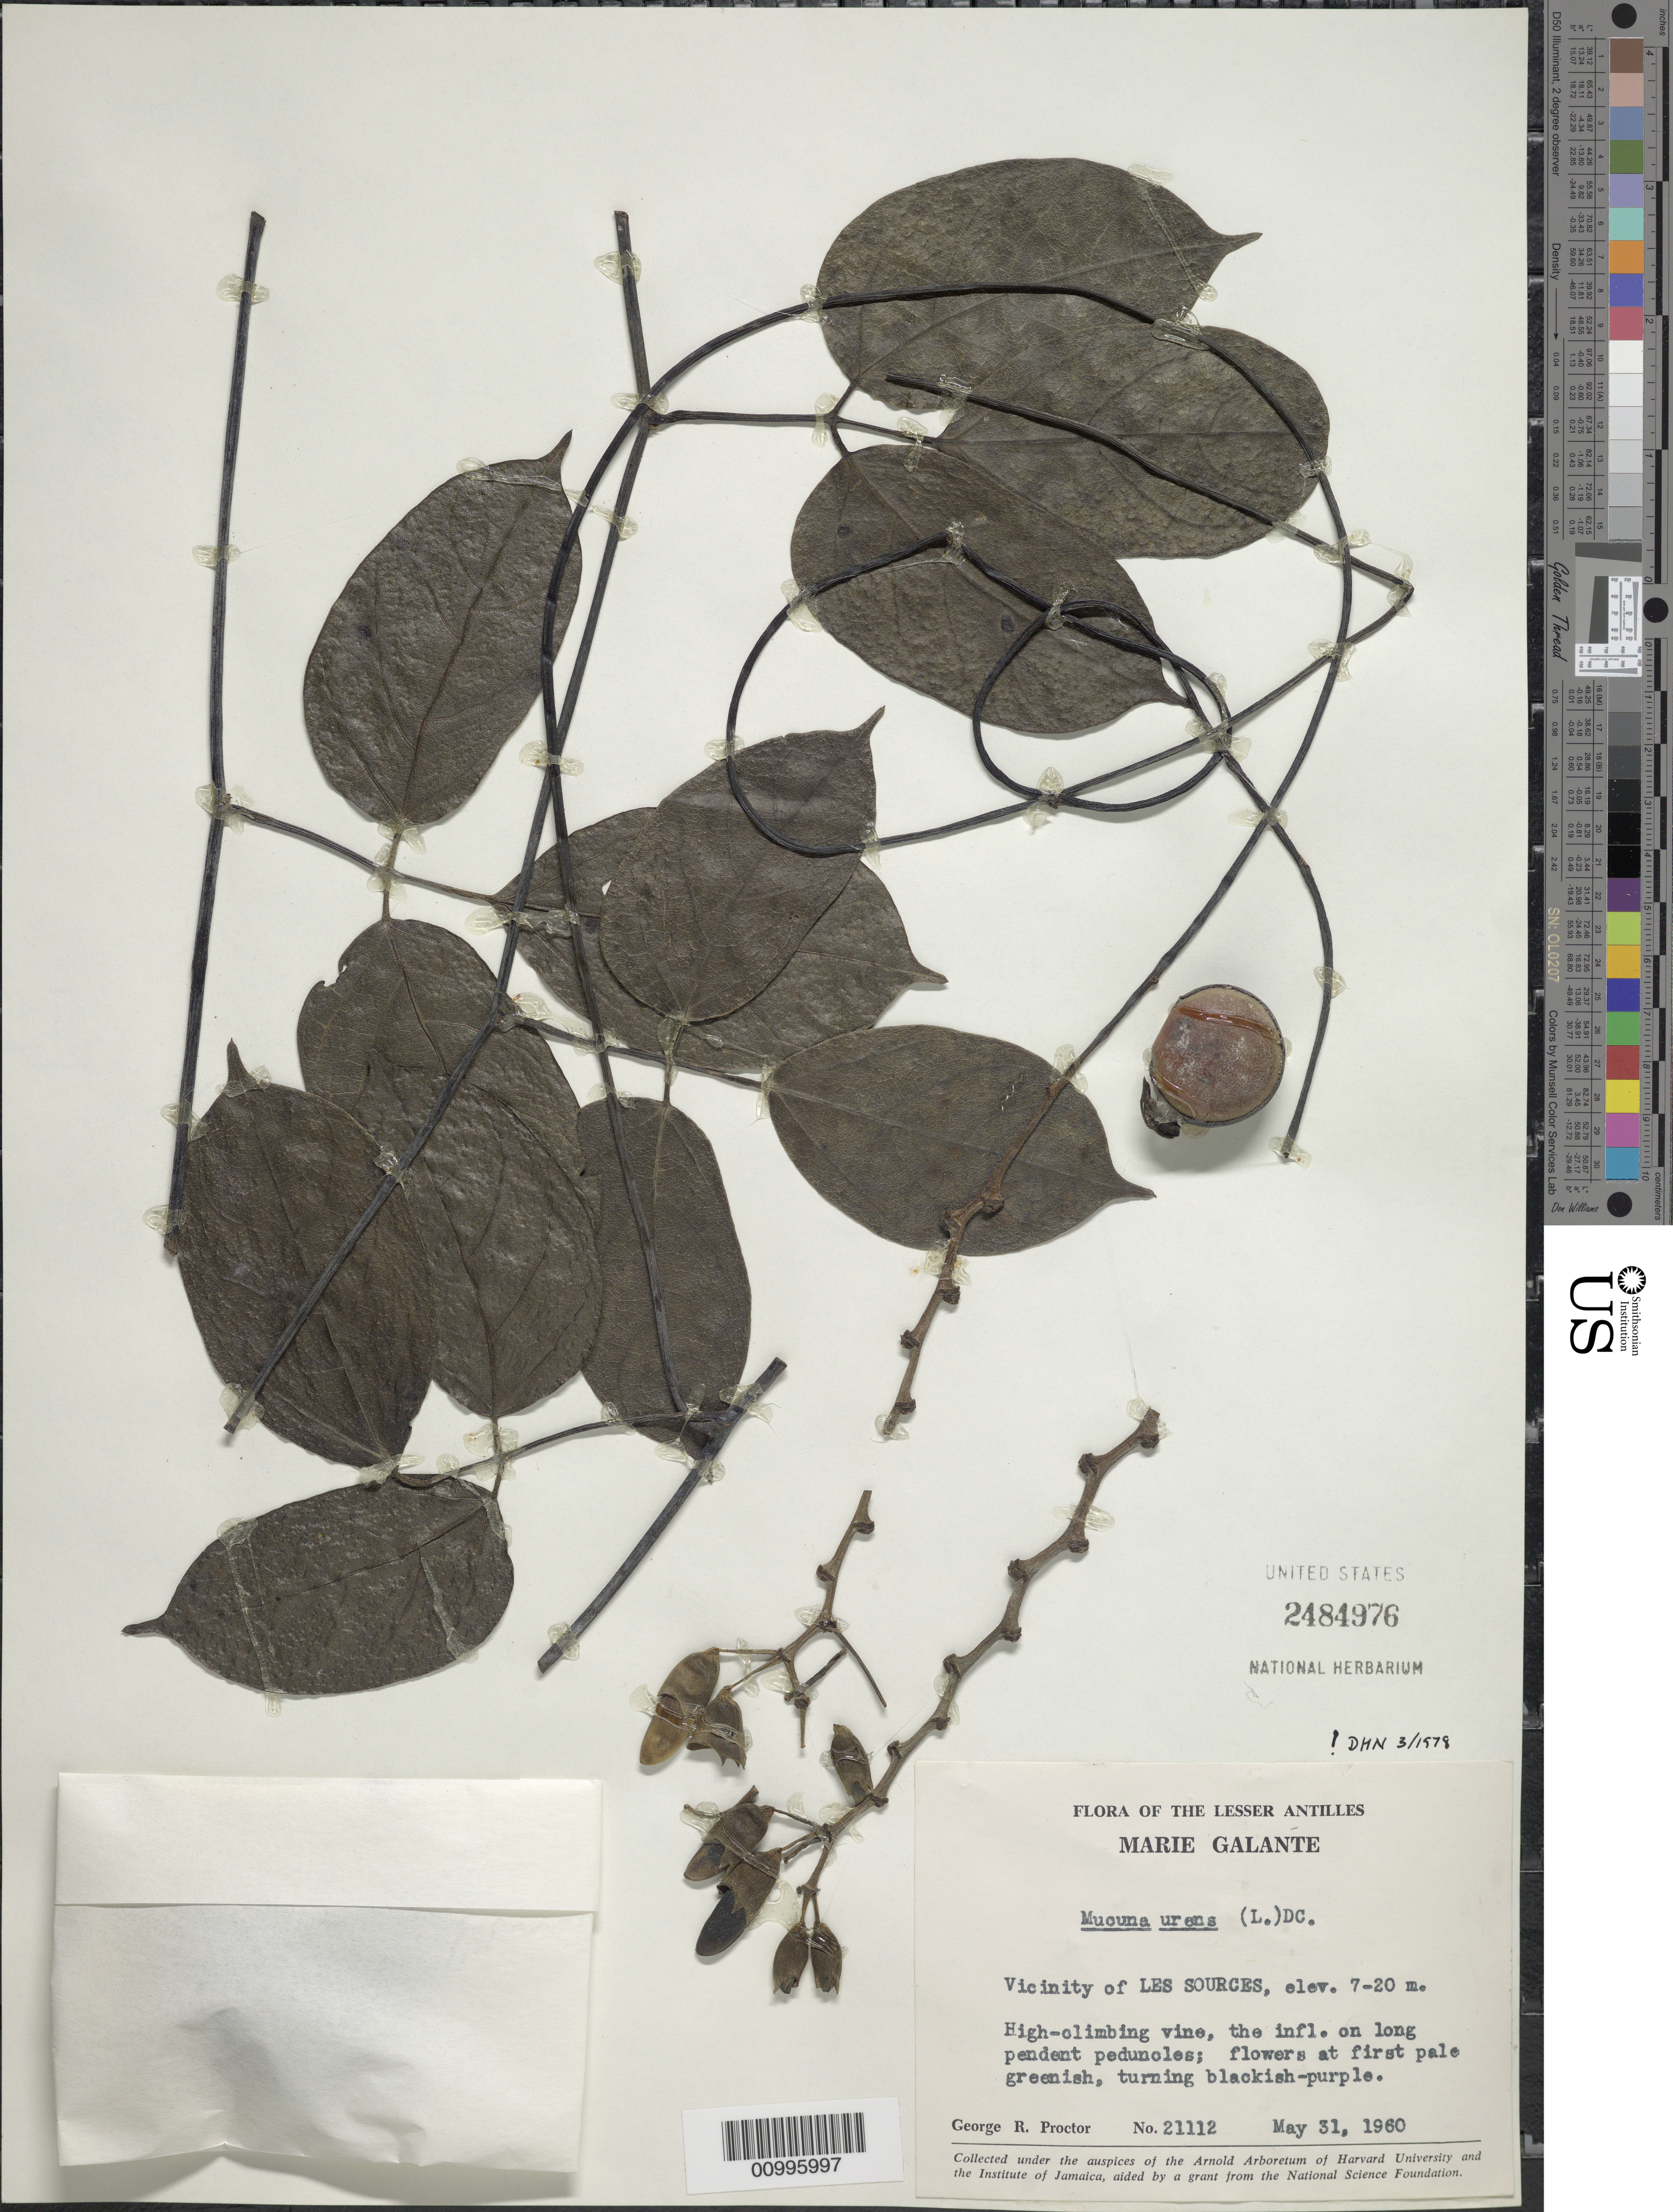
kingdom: Plantae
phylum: Tracheophyta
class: Magnoliopsida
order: Fabales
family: Fabaceae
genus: Mucuna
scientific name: Mucuna urens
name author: (L.) Medik.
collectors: G. R. Proctor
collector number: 21112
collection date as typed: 31 May 1960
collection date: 1960-05-31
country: Guadeloupe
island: Marie Galante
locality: vicinity of Les Sources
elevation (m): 7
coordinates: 0 N, 0 E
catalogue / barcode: US 2484976